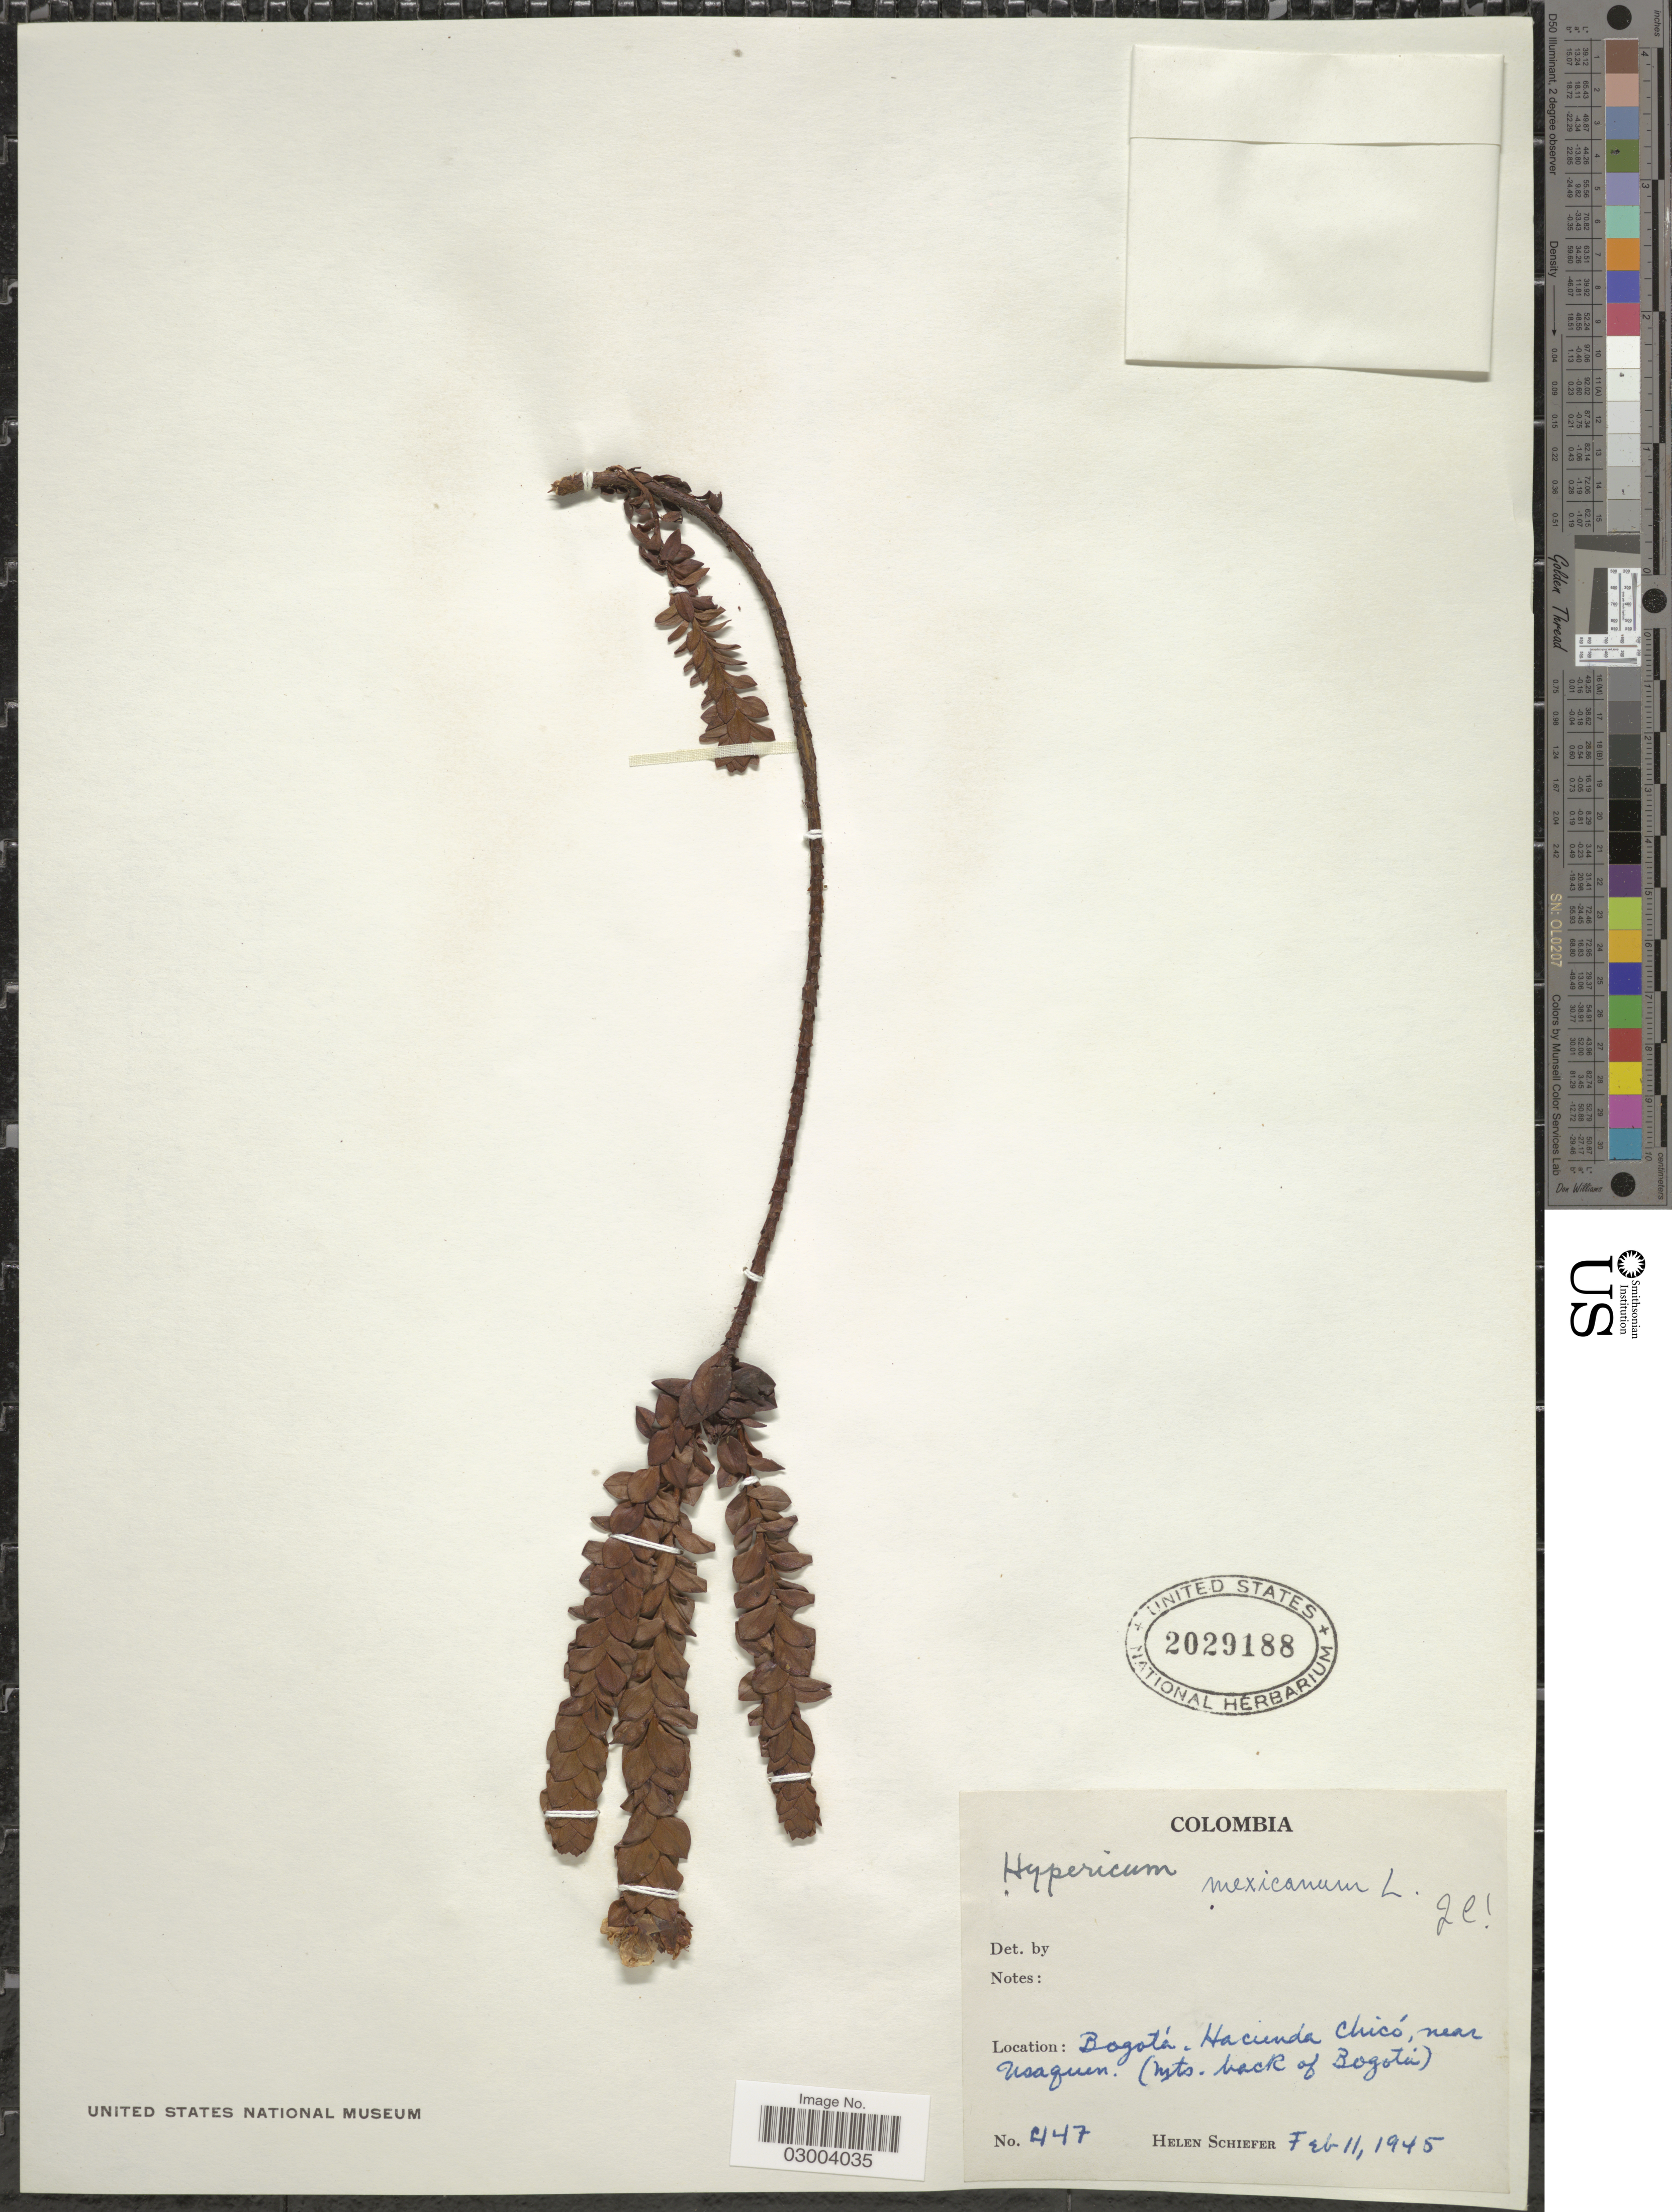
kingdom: Plantae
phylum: Tracheophyta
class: Magnoliopsida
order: Malpighiales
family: Hypericaceae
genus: Hypericum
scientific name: Hypericum mexicanum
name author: L.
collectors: H. Schiefer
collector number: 447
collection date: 1945-02-11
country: Colombia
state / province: Bogota D.C.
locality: Bogotá, Hacienda Chicó, near Usaquen (mts. back of Bogotá).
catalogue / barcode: US 2029188